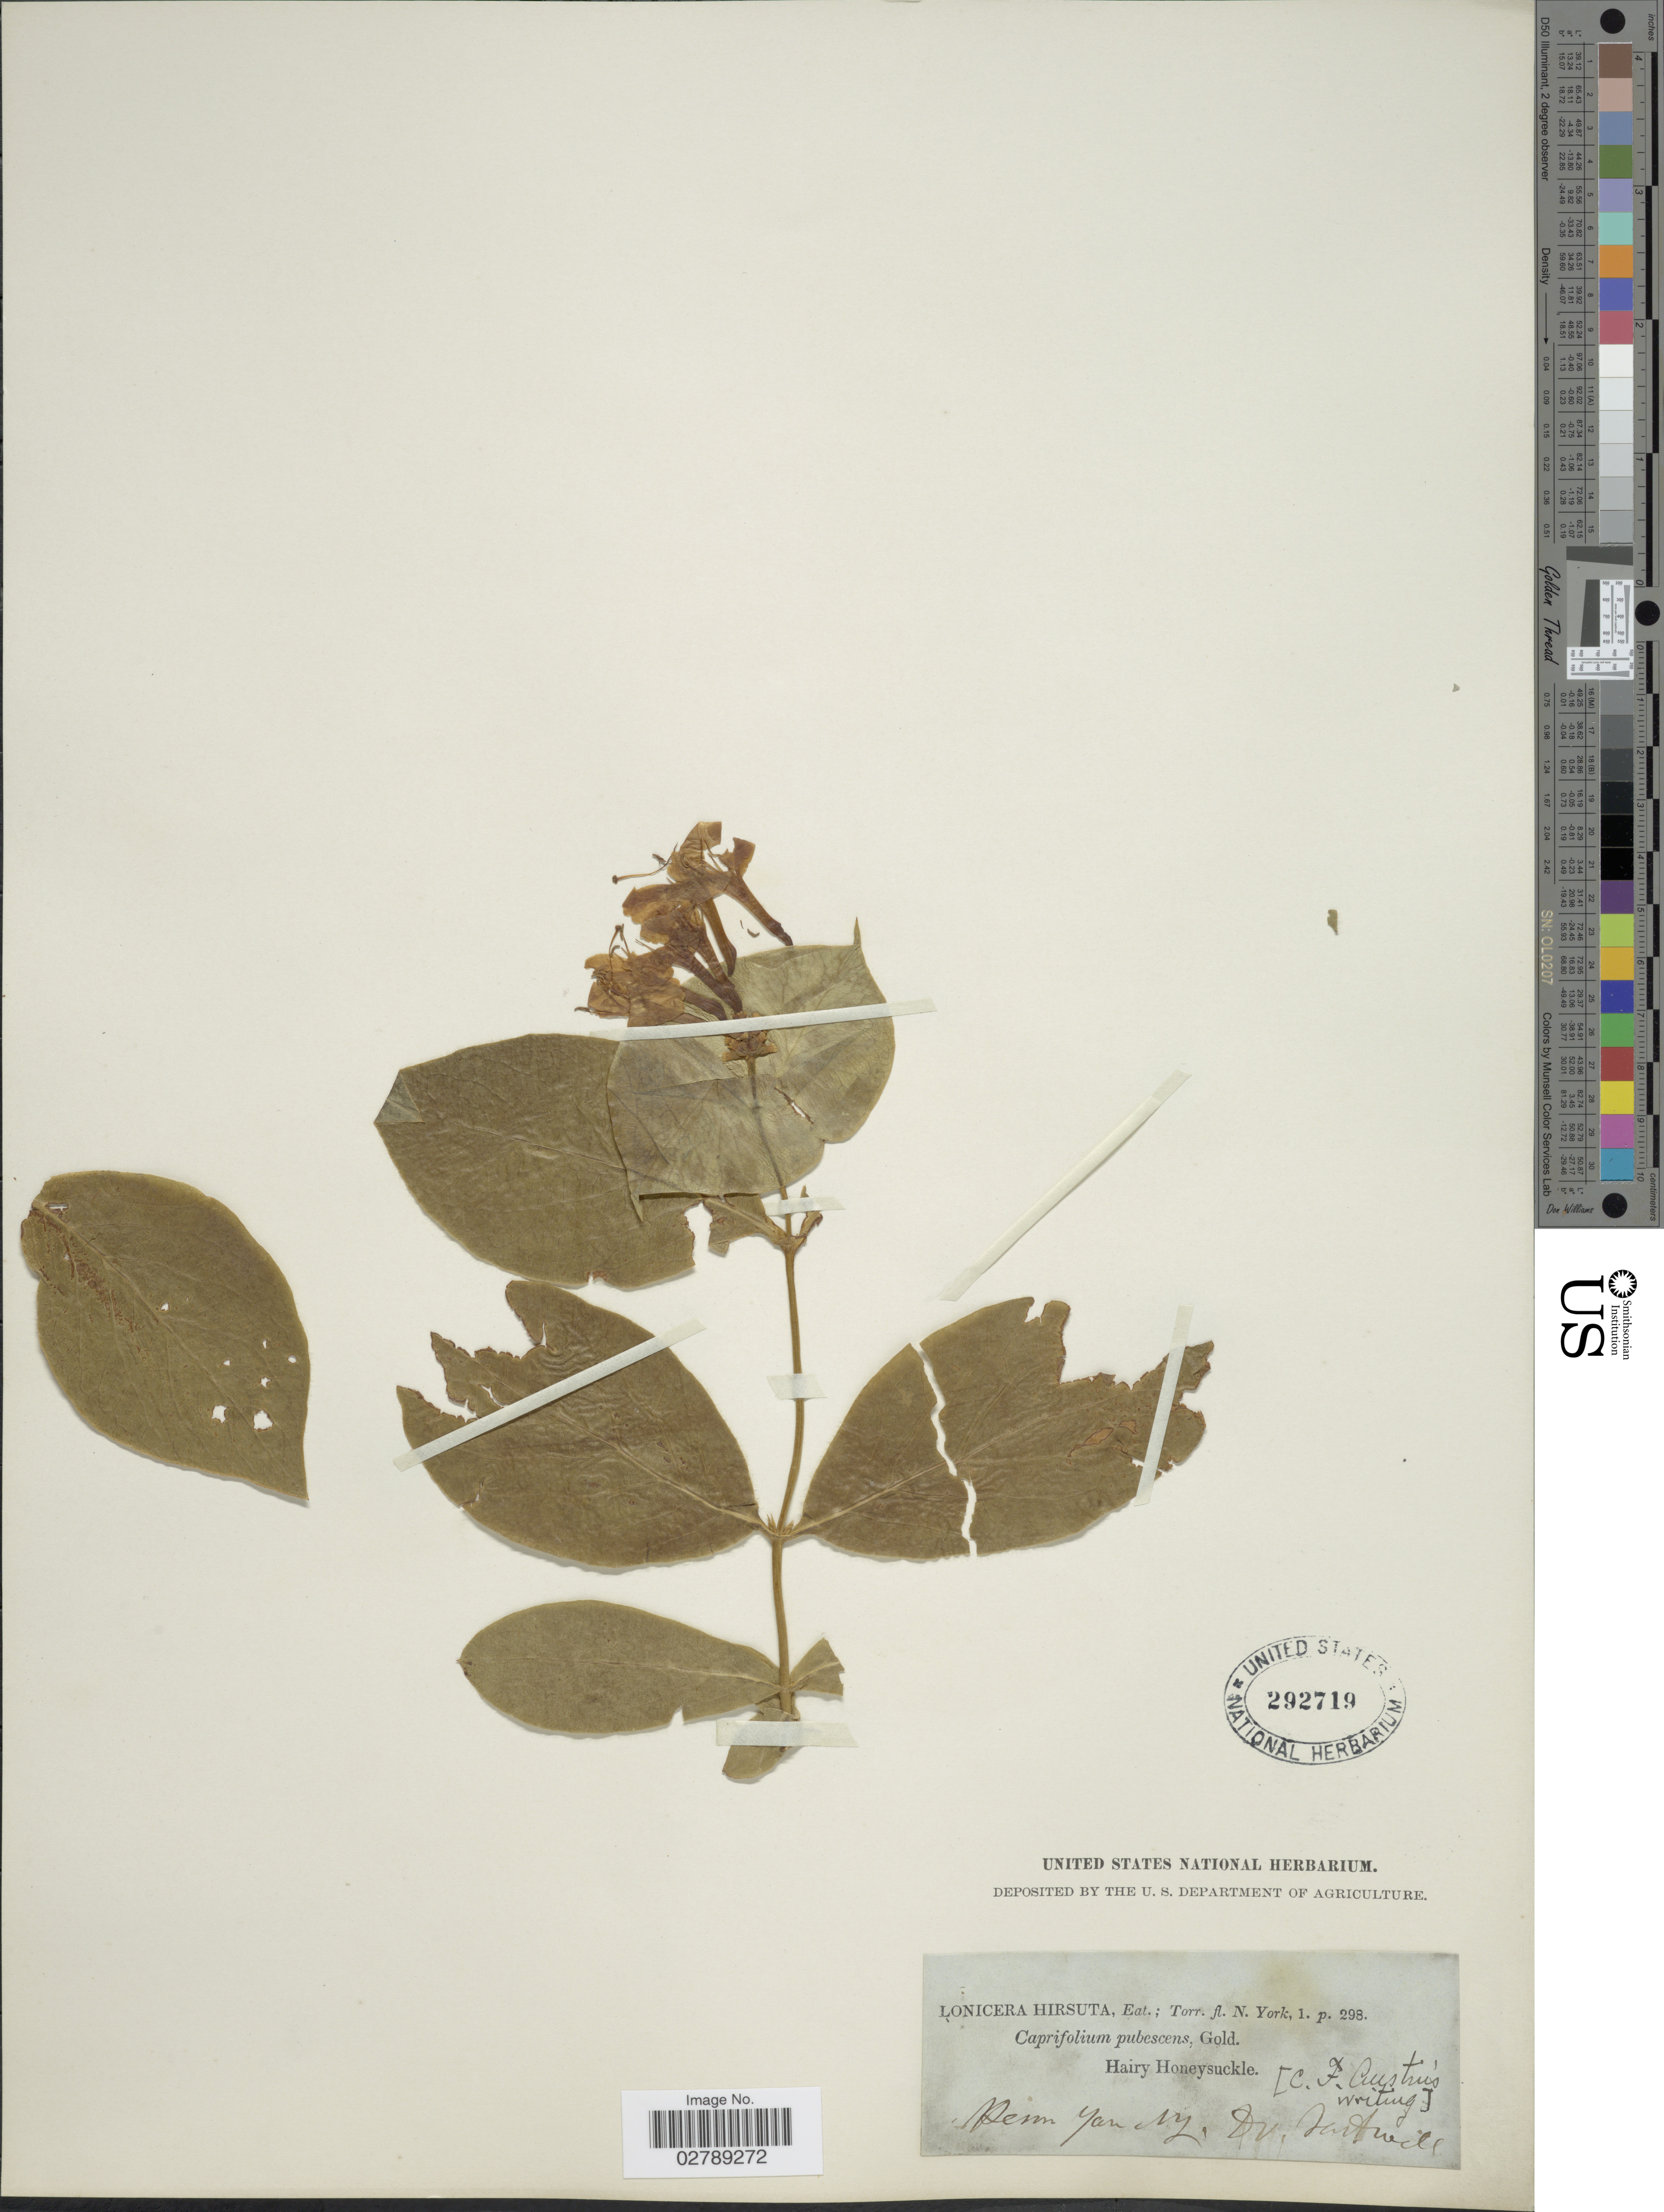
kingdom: Plantae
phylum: Tracheophyta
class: Magnoliopsida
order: Dipsacales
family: Caprifoliaceae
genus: Lonicera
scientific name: Lonicera hirsuta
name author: Eaton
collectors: Sartwell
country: United States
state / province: New York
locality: Hary Honeysuckle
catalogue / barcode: US 292717